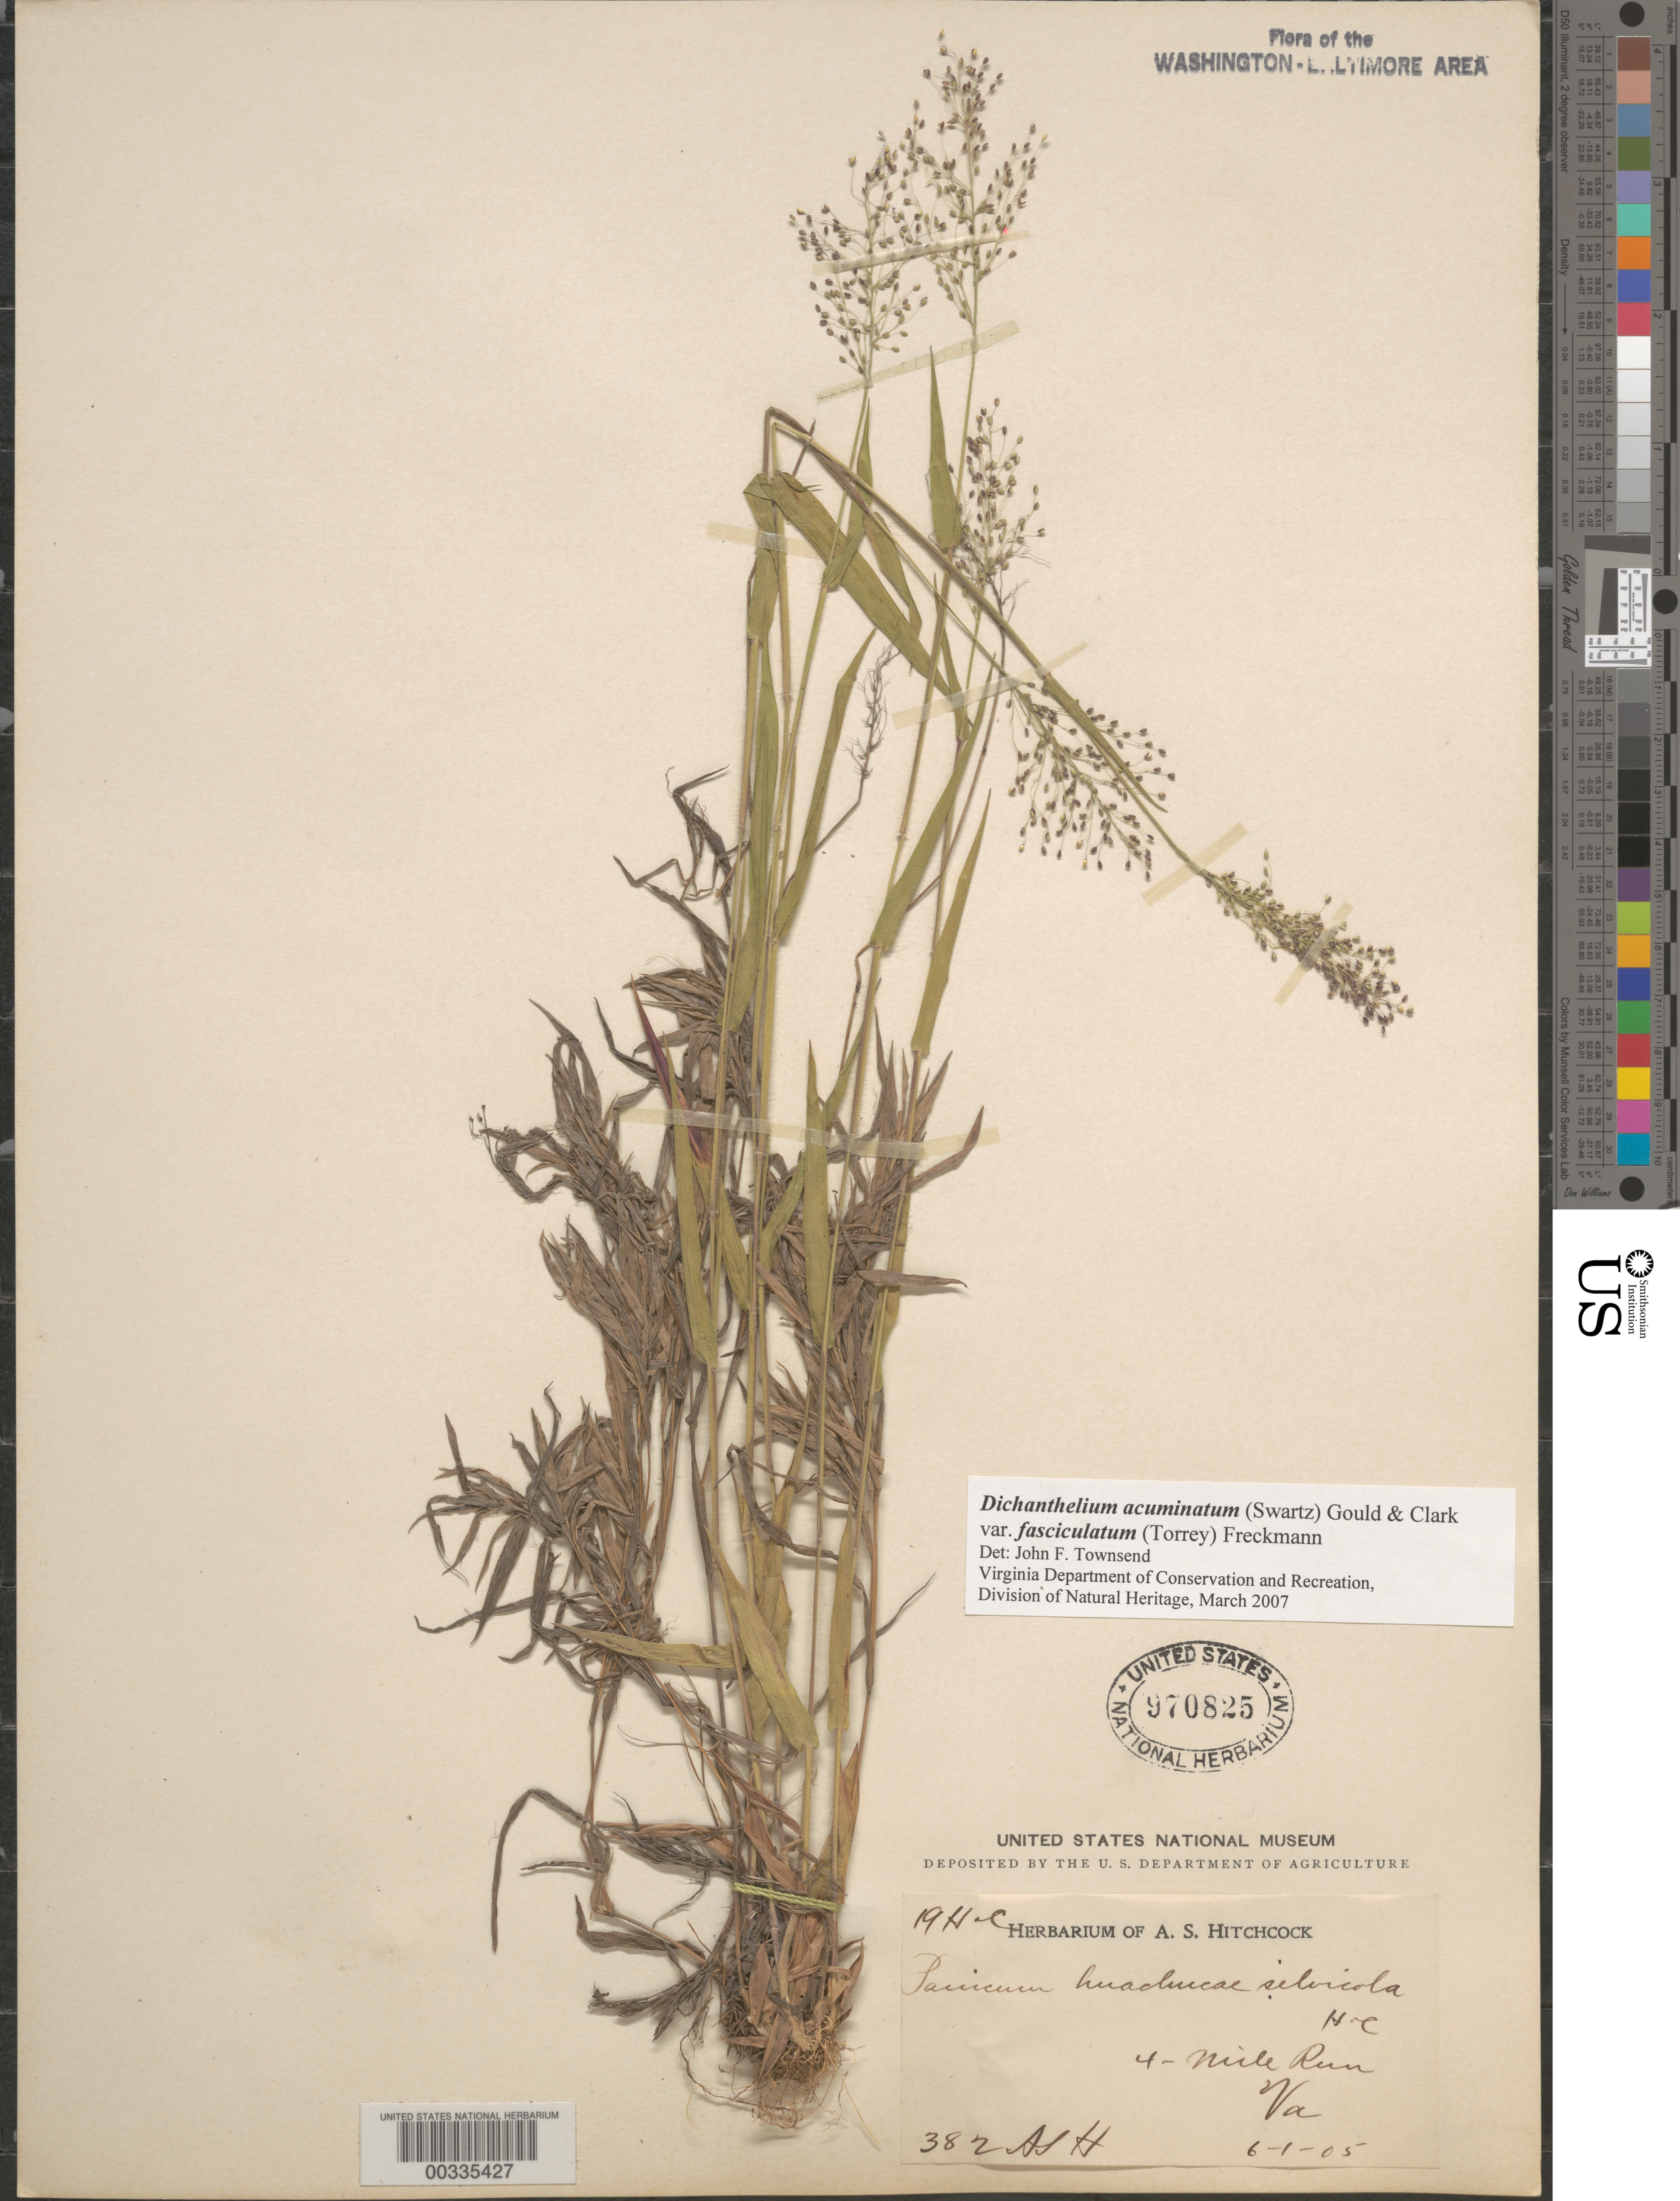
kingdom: Plantae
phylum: Tracheophyta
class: Liliopsida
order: Poales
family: Poaceae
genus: Dichanthelium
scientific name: Dichanthelium acuminatum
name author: (Sw.) Gould & C.A. Clark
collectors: A. S. Hitchcock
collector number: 382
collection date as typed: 01 Jun 1905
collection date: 1905-06-01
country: United States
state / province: Virginia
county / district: Arlington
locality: Four Mile Run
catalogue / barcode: US 970825